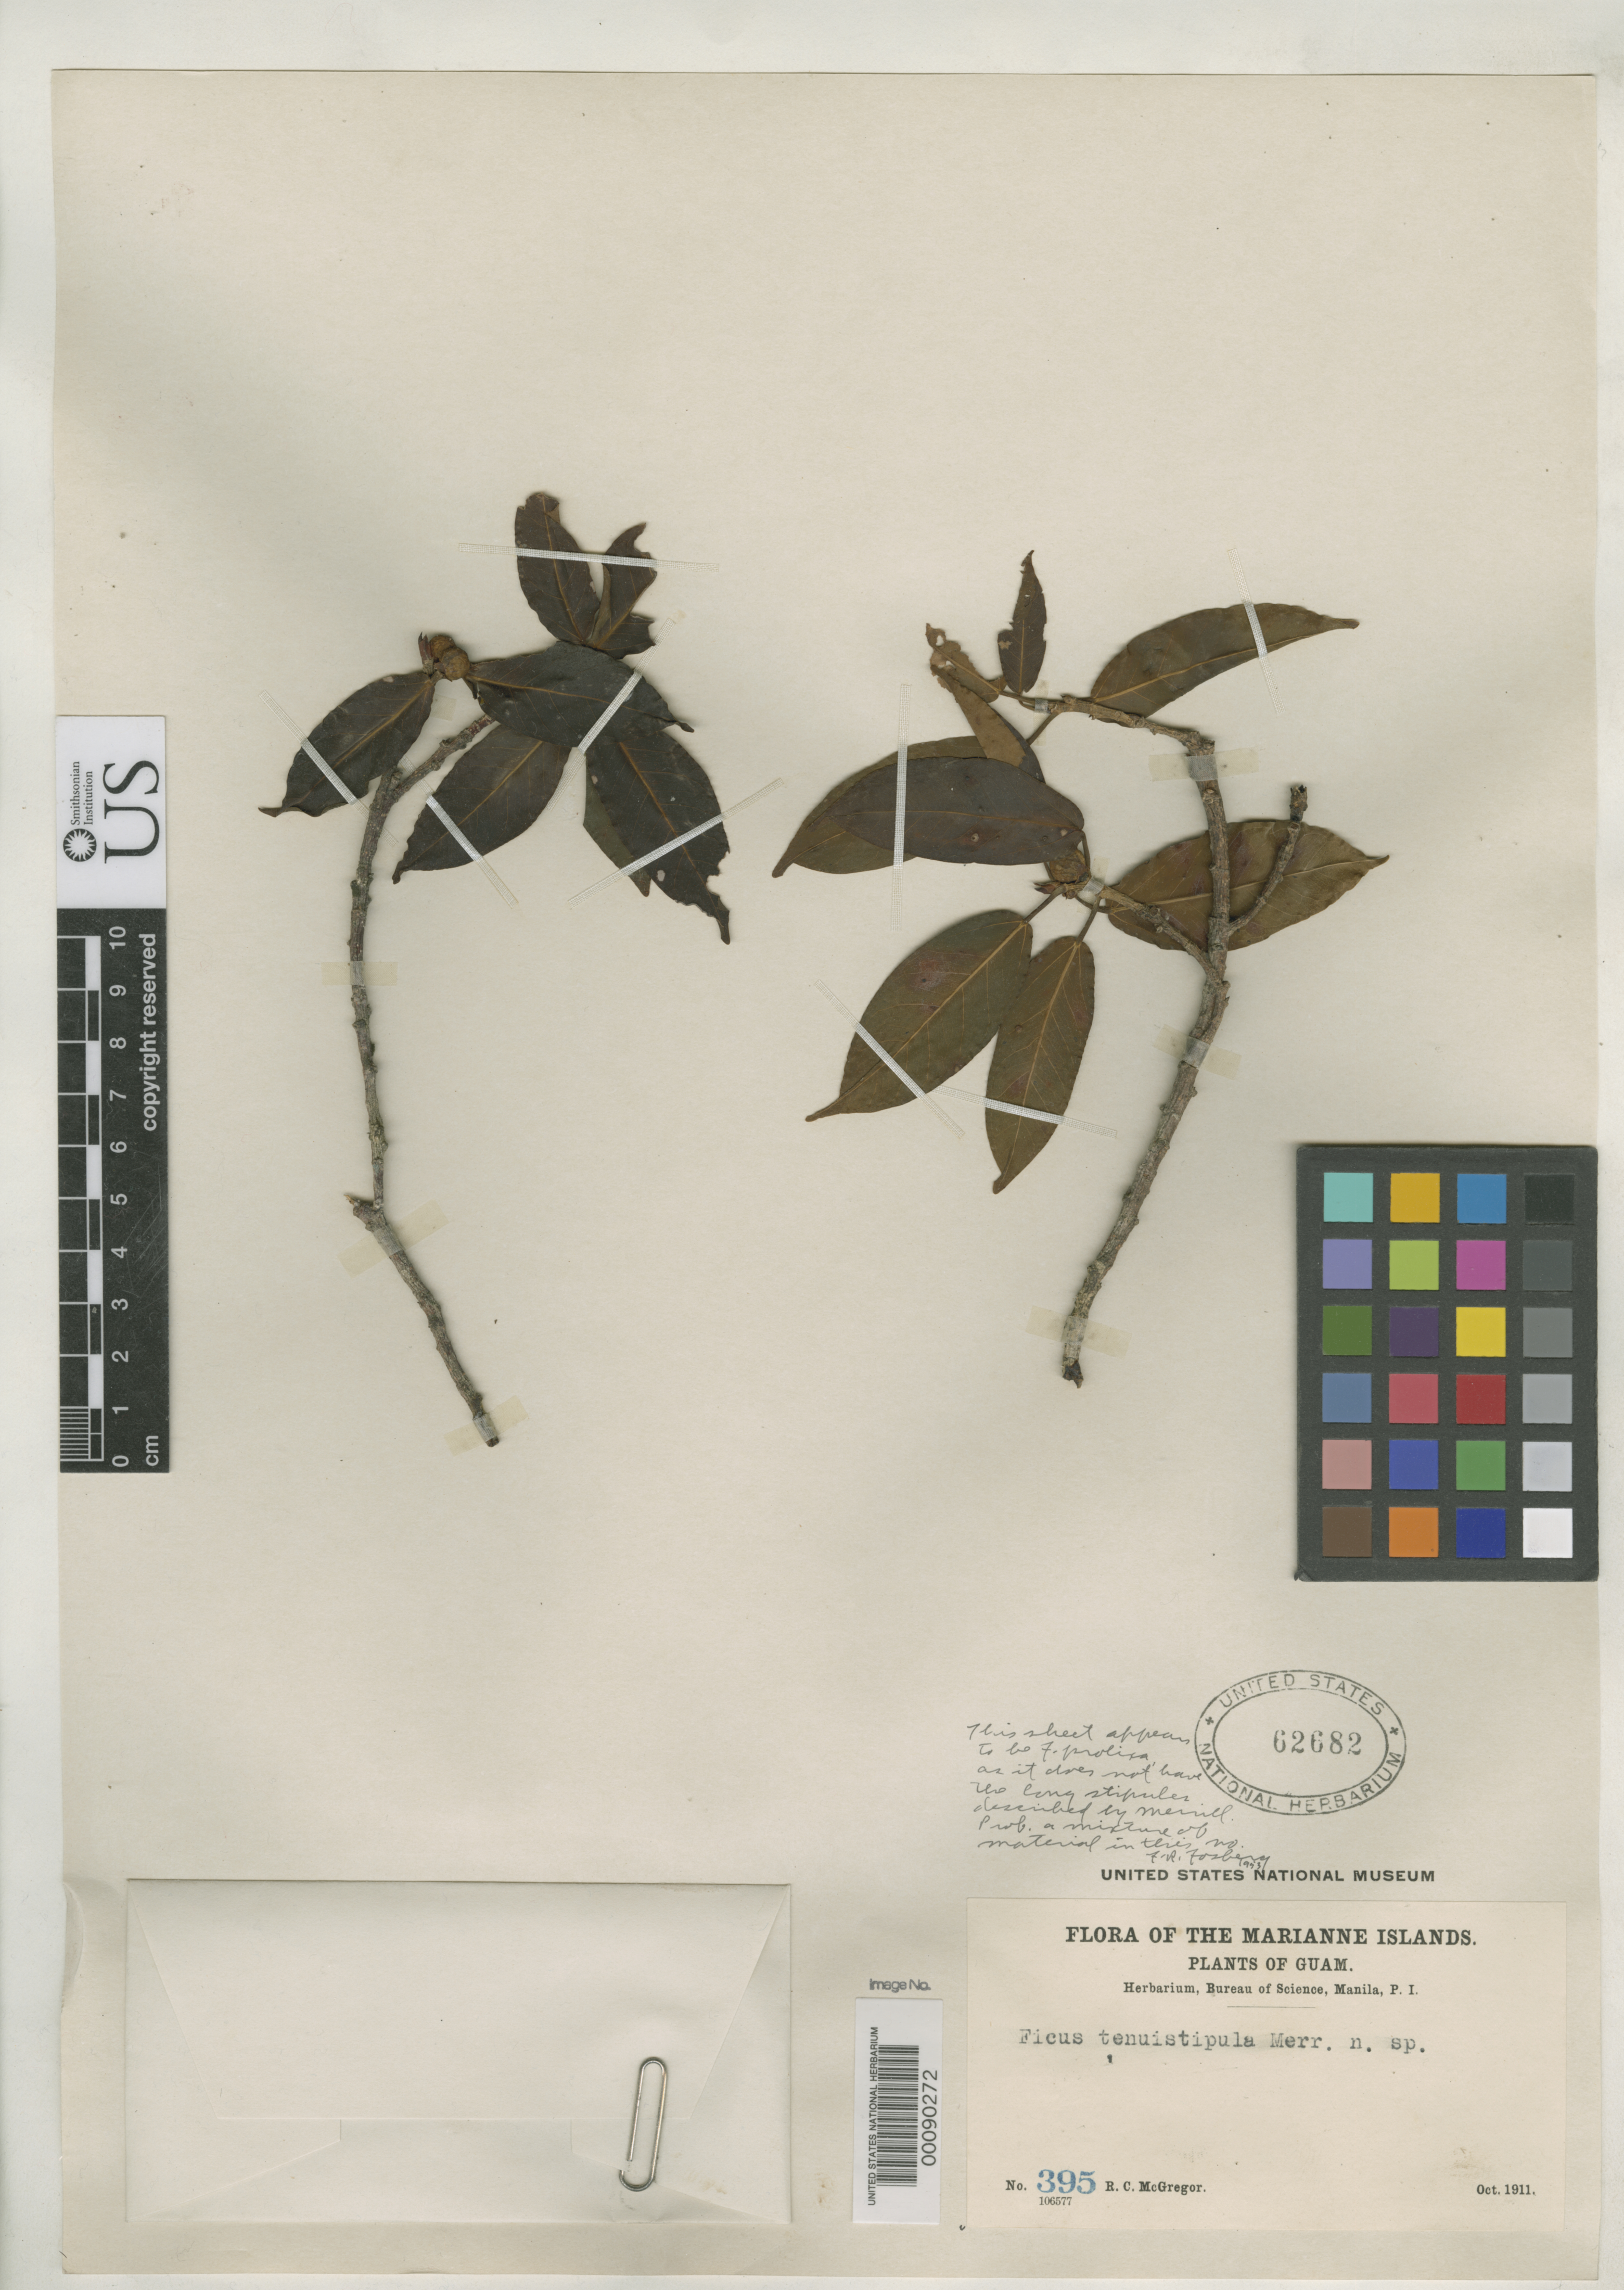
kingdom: Plantae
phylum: Tracheophyta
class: Magnoliopsida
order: Rosales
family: Moraceae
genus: Ficus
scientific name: Ficus tenuistipula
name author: Merr.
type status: Isotype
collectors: R. C. McGregor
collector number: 395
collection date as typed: Oct 1911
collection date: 1911-10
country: Guam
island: Guam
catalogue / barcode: US 62682